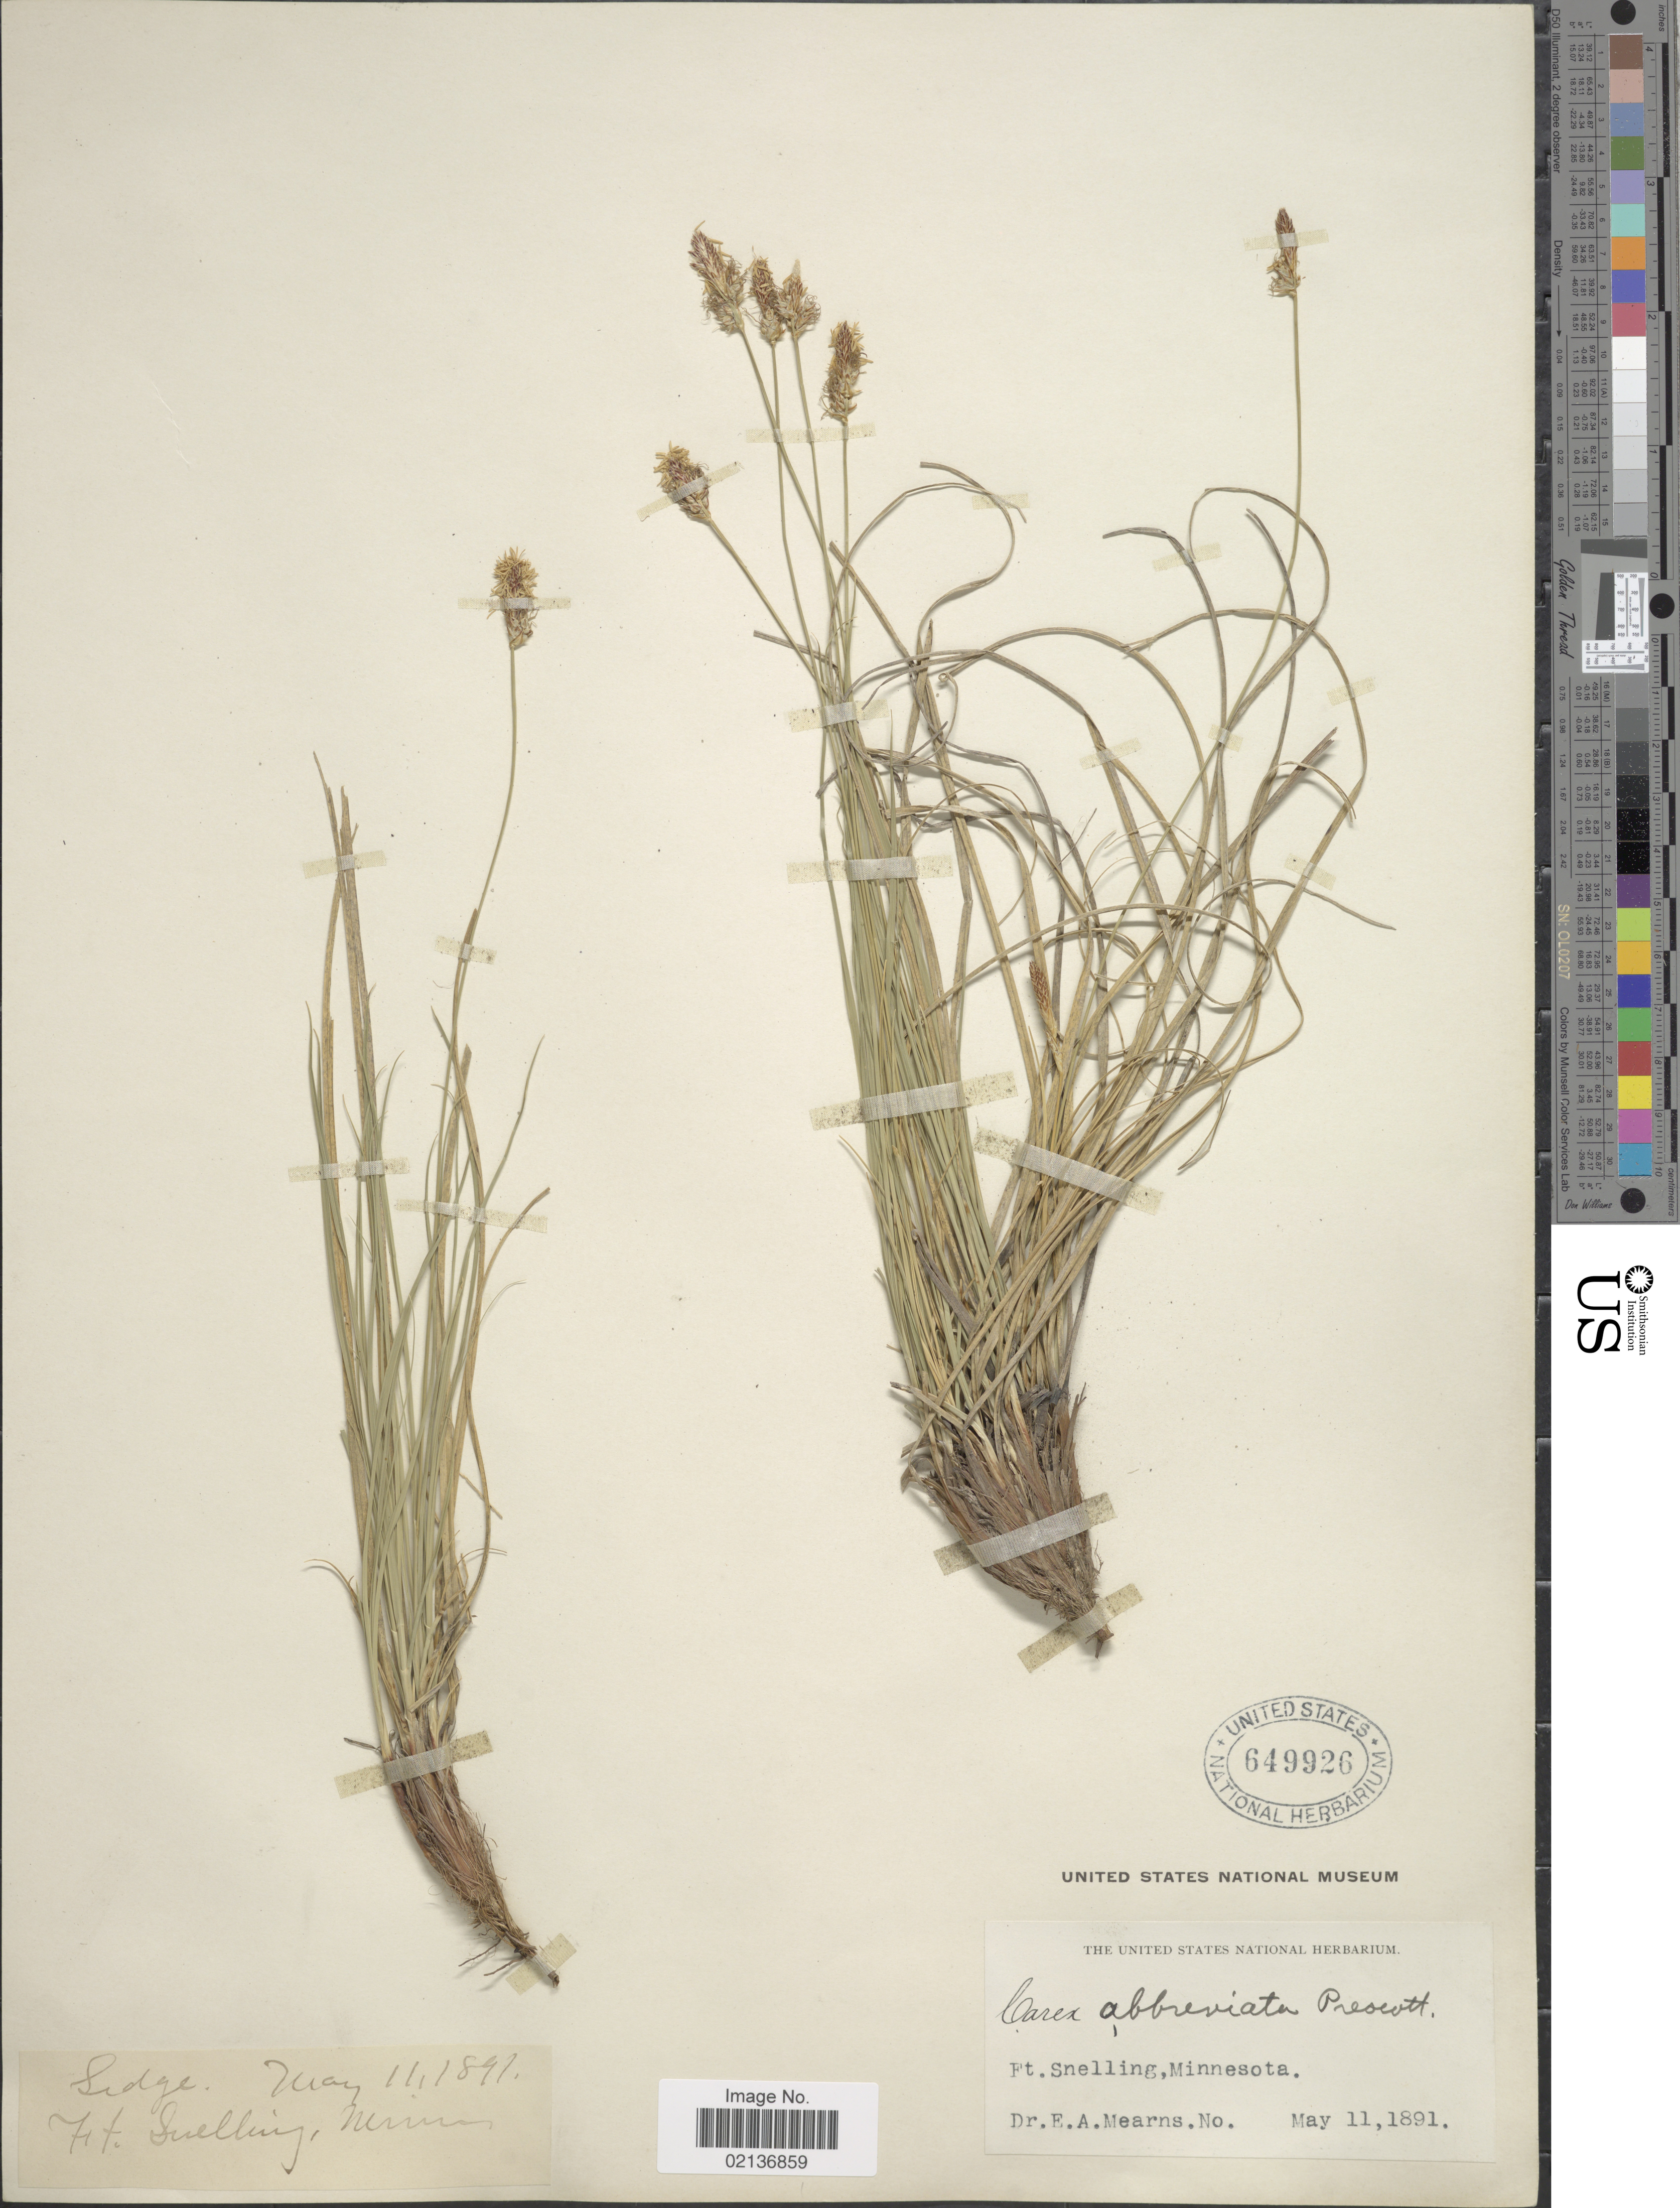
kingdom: Plantae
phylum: Tracheophyta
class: Liliopsida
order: Poales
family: Cyperaceae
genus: Carex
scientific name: Carex torreyi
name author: Tuck.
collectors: E. A. Mearns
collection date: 1891-05-11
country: United States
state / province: Minnesota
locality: Ft. Snelling, Minnesota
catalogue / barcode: US 649926